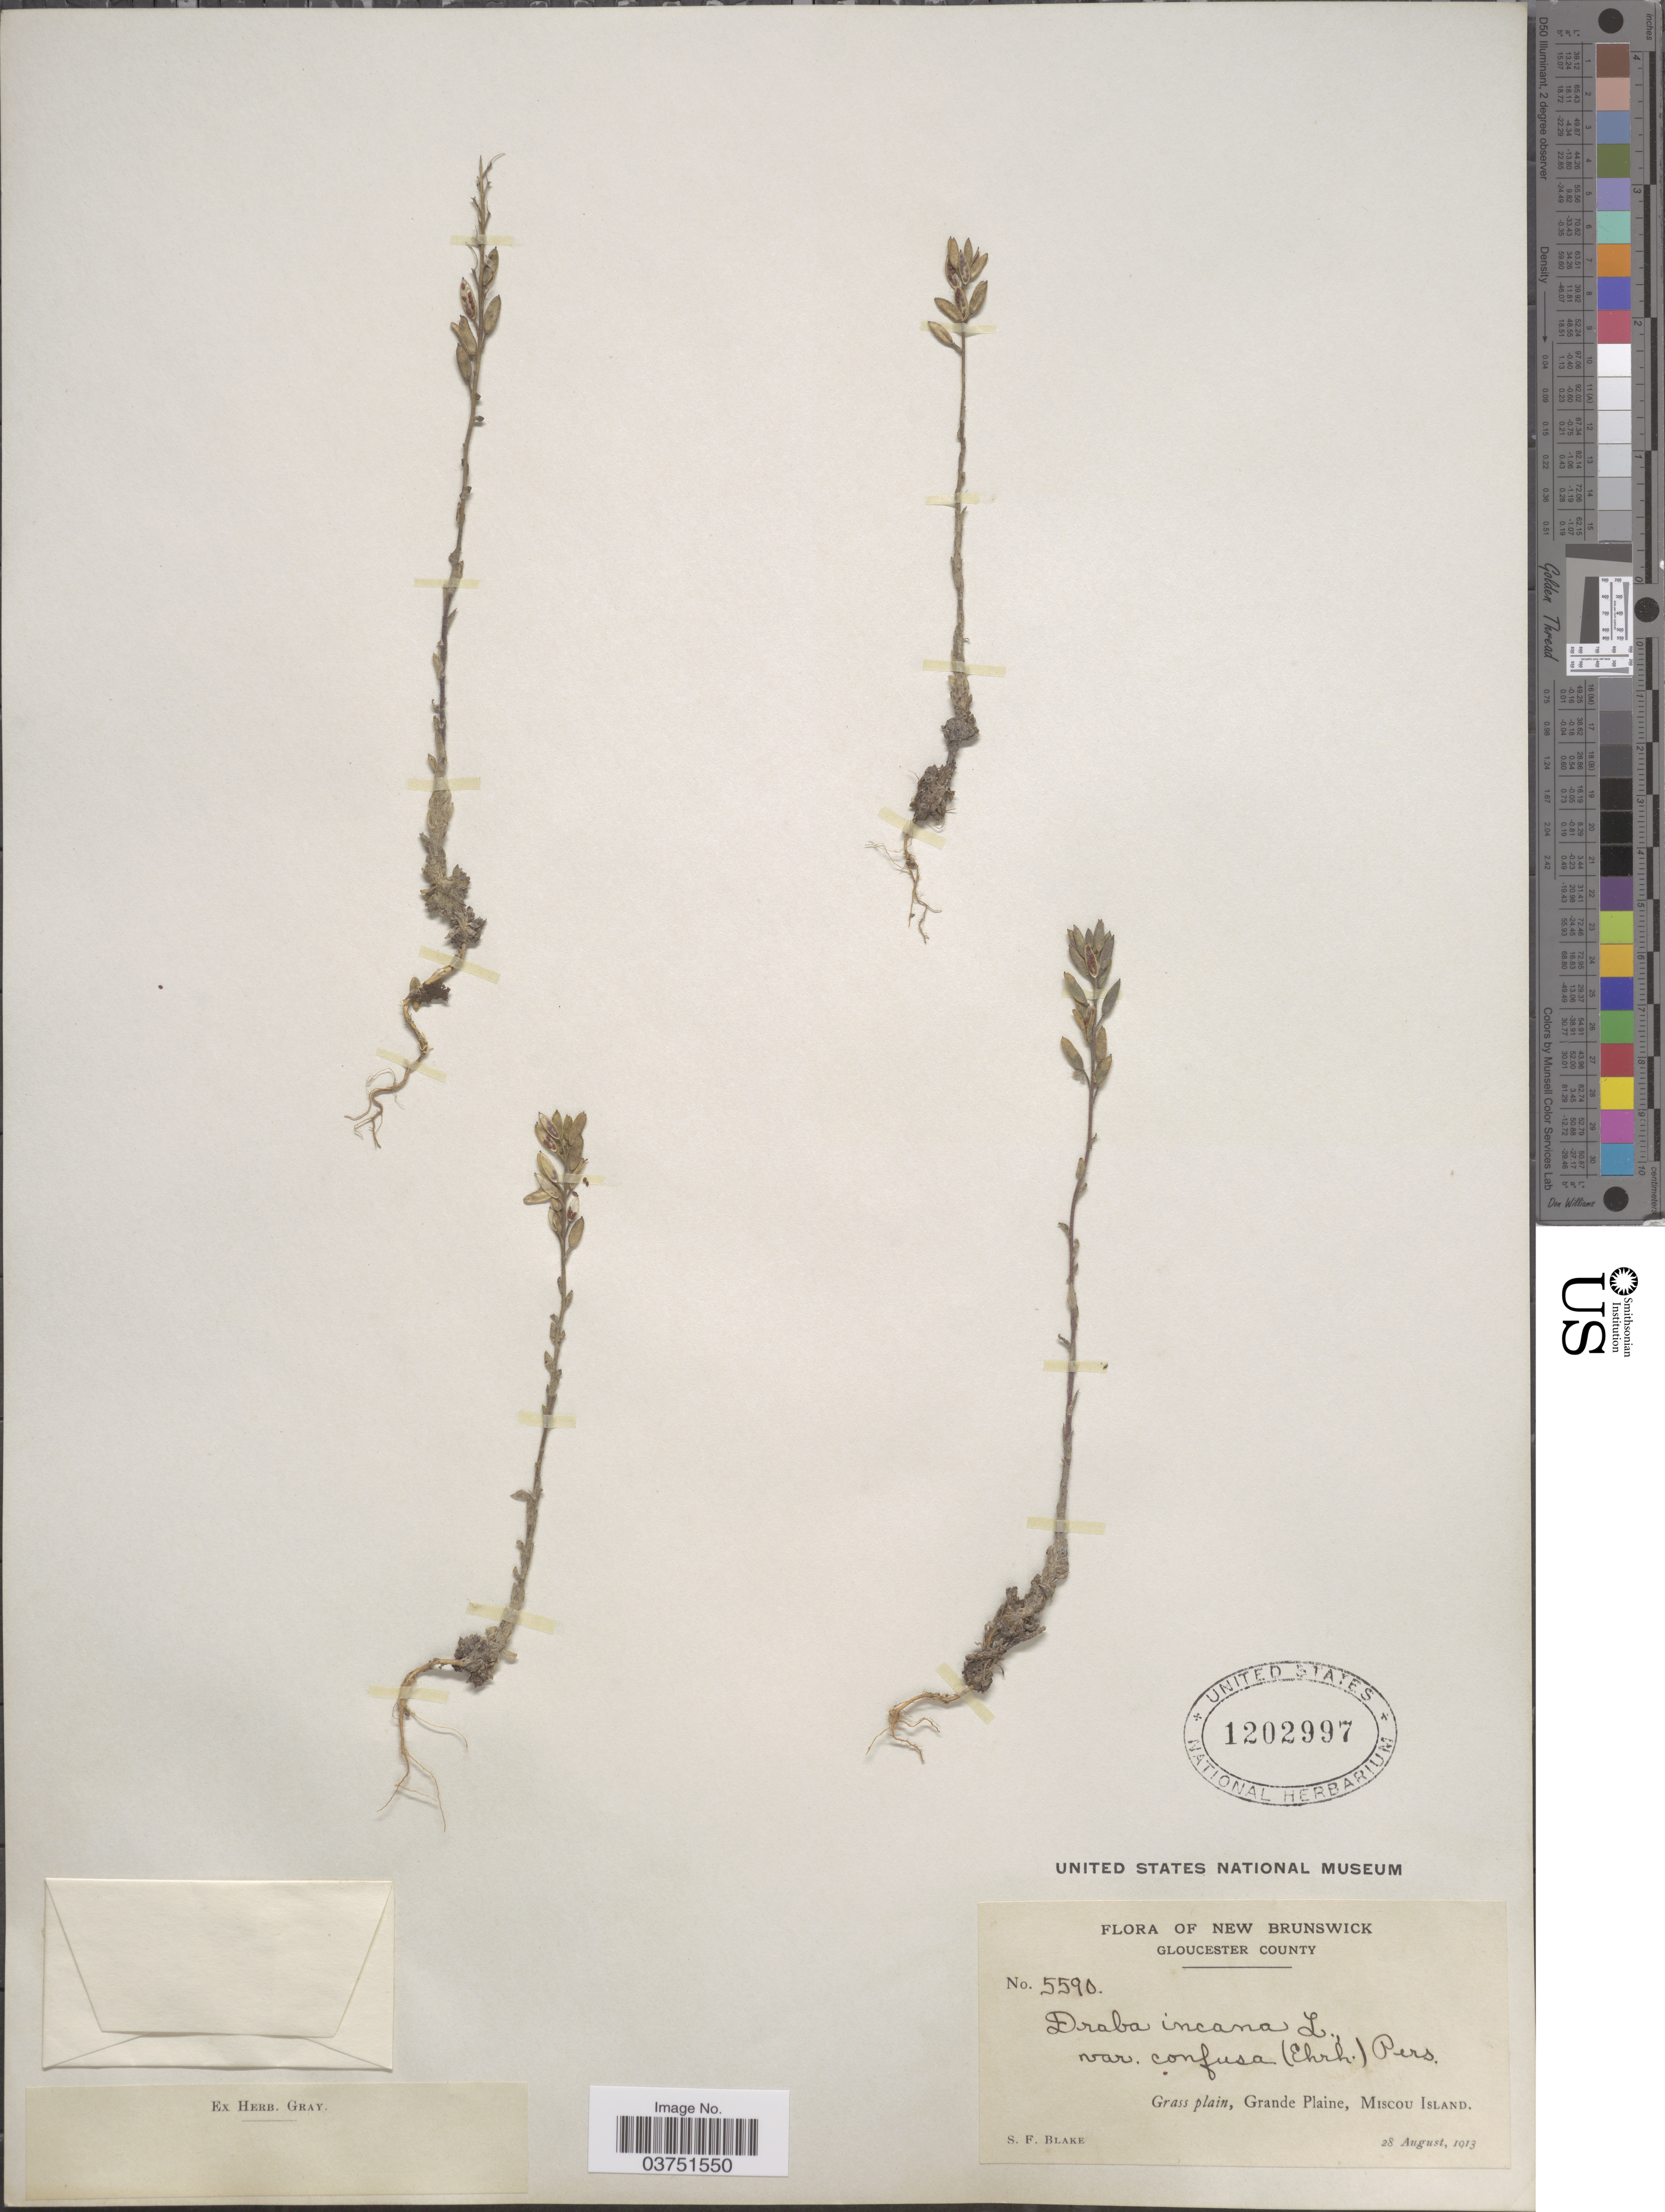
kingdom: Plantae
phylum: Tracheophyta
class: Magnoliopsida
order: Brassicales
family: Brassicaceae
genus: Draba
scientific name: Draba incana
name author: L.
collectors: S. Blake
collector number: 5590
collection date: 1913-08-28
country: Canada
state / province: New Brunswick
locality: Gloucester County, Grass plain, Grande Plaine, Miscou Island.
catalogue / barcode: US 1202997